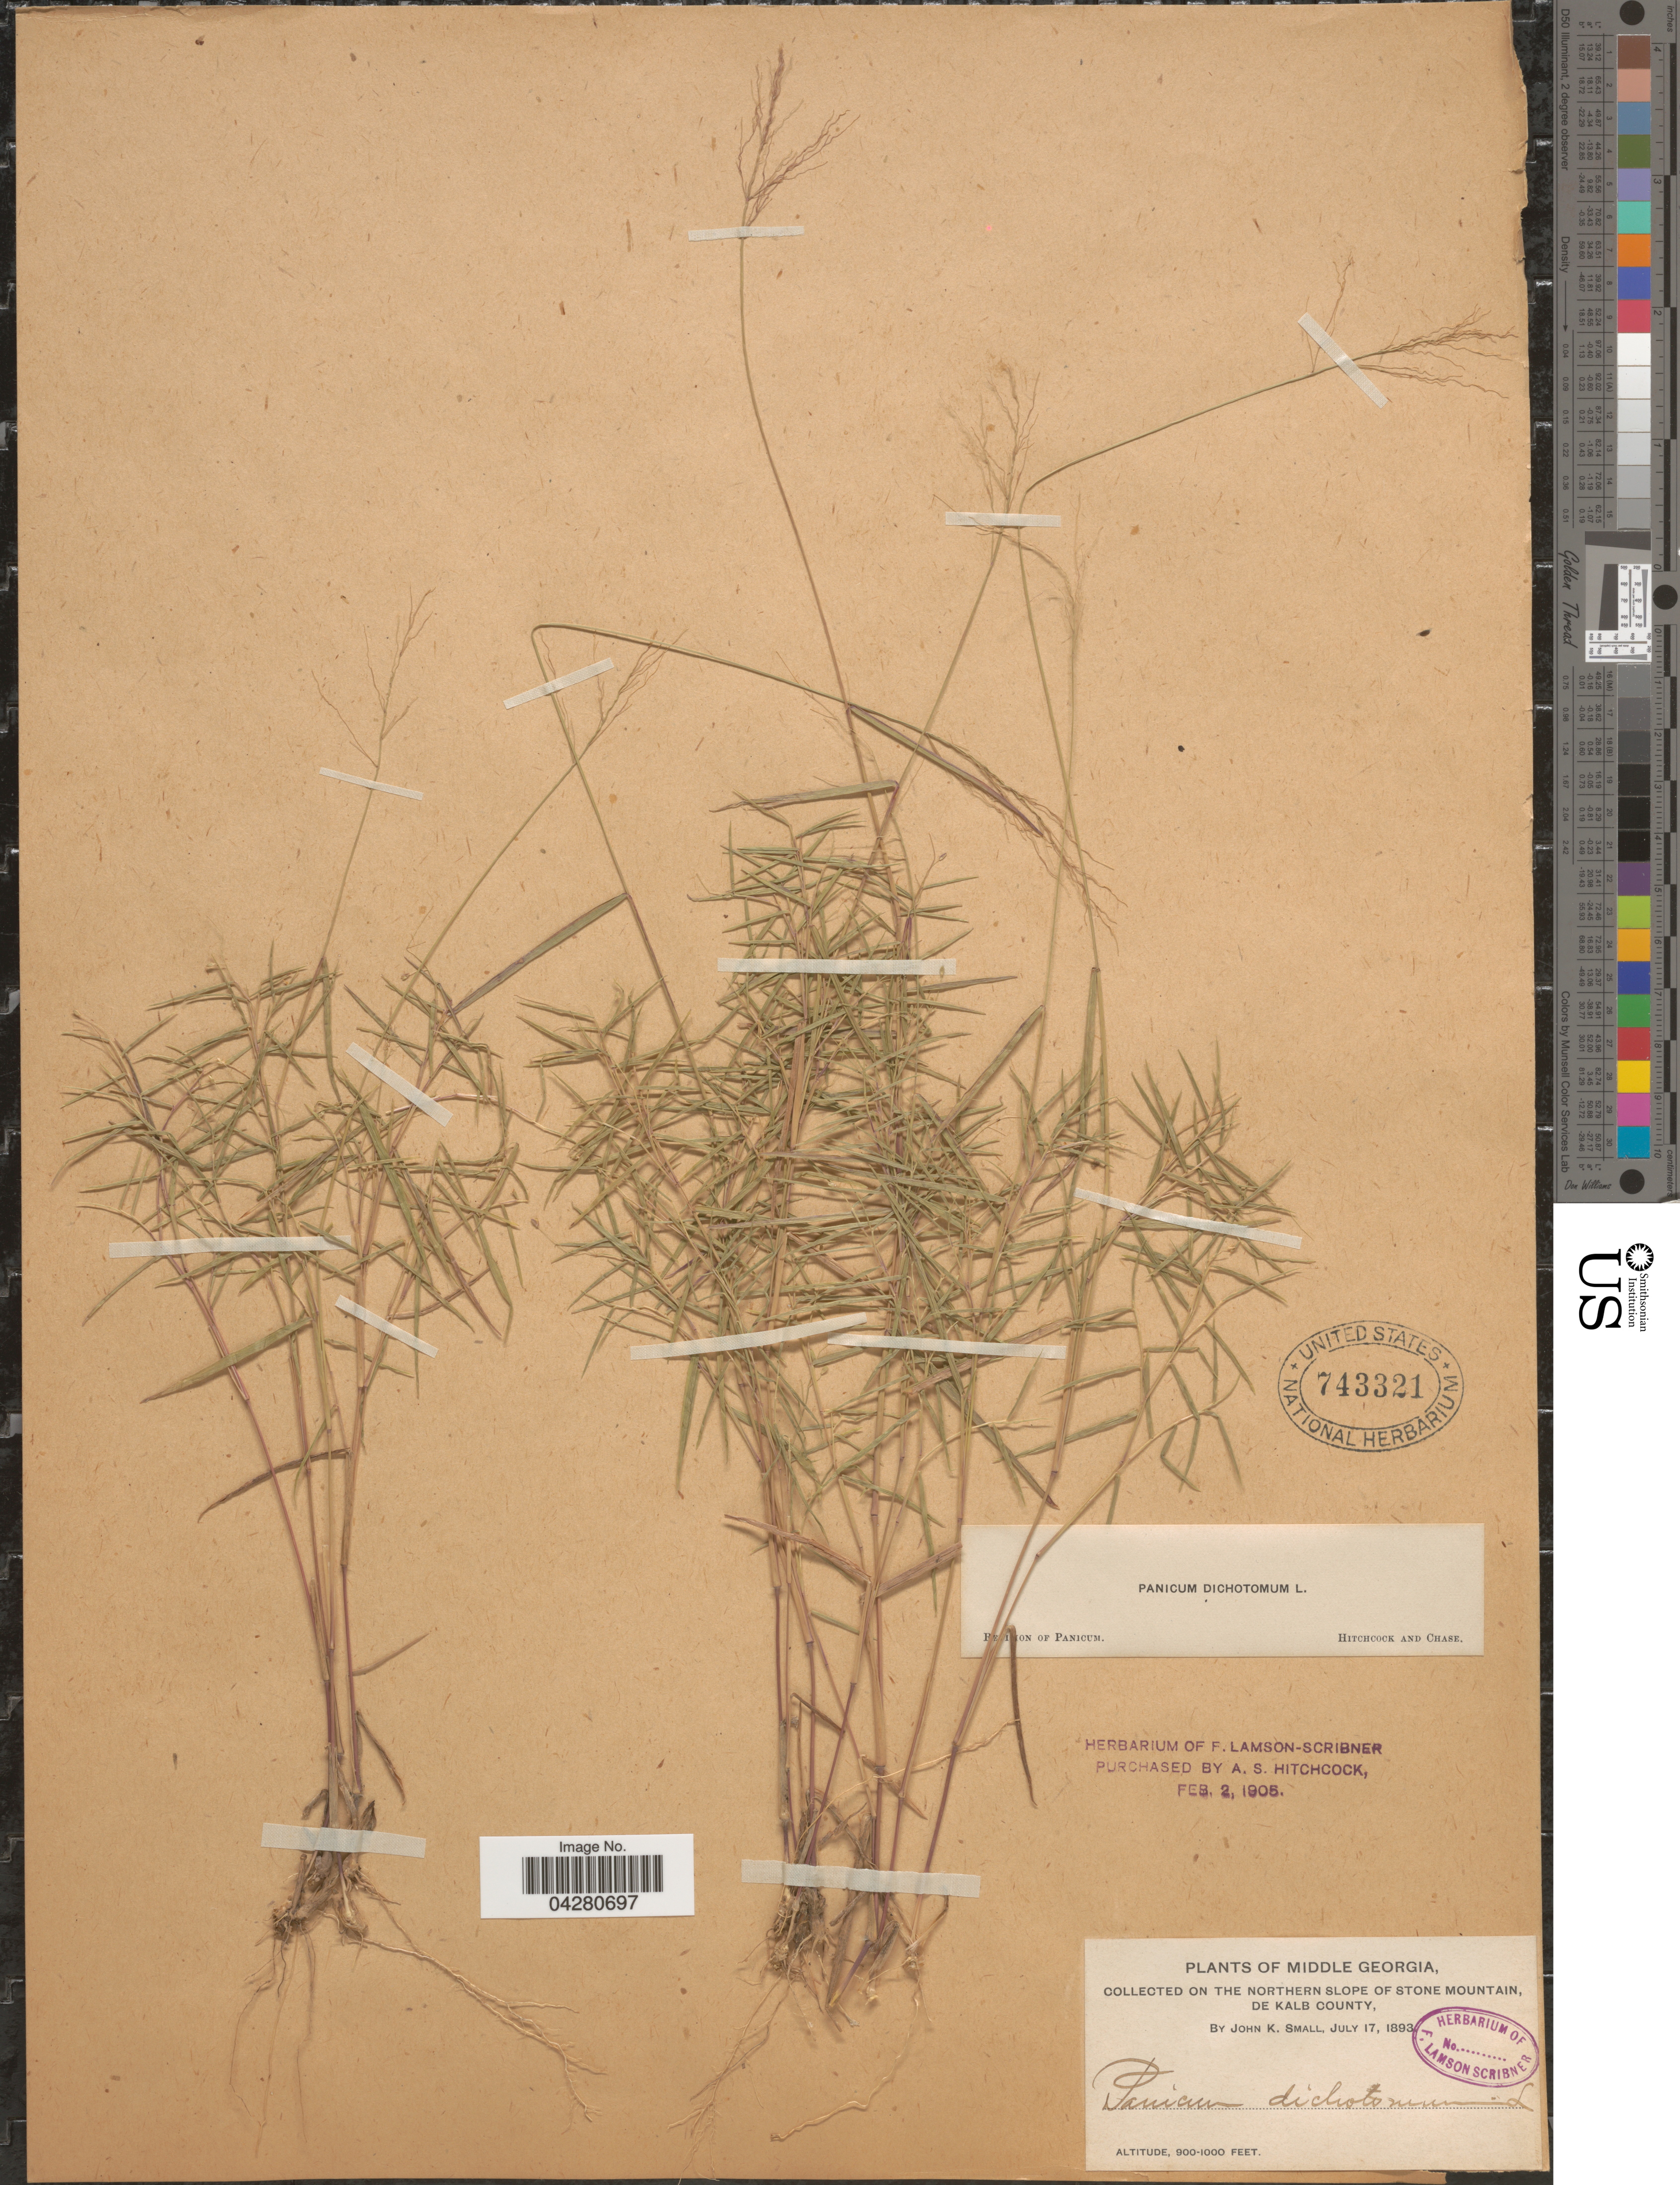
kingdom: Plantae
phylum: Tracheophyta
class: Liliopsida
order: Poales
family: Poaceae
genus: Dichanthelium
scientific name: Dichanthelium dichotomum var. dichotomum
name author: (L.) Gould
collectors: J. K. Small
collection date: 1893-07-17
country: United States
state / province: Georgia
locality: Middle Georgia. On the Northern slope of Stone Mountain, De Kalb County.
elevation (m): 274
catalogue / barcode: US 743321